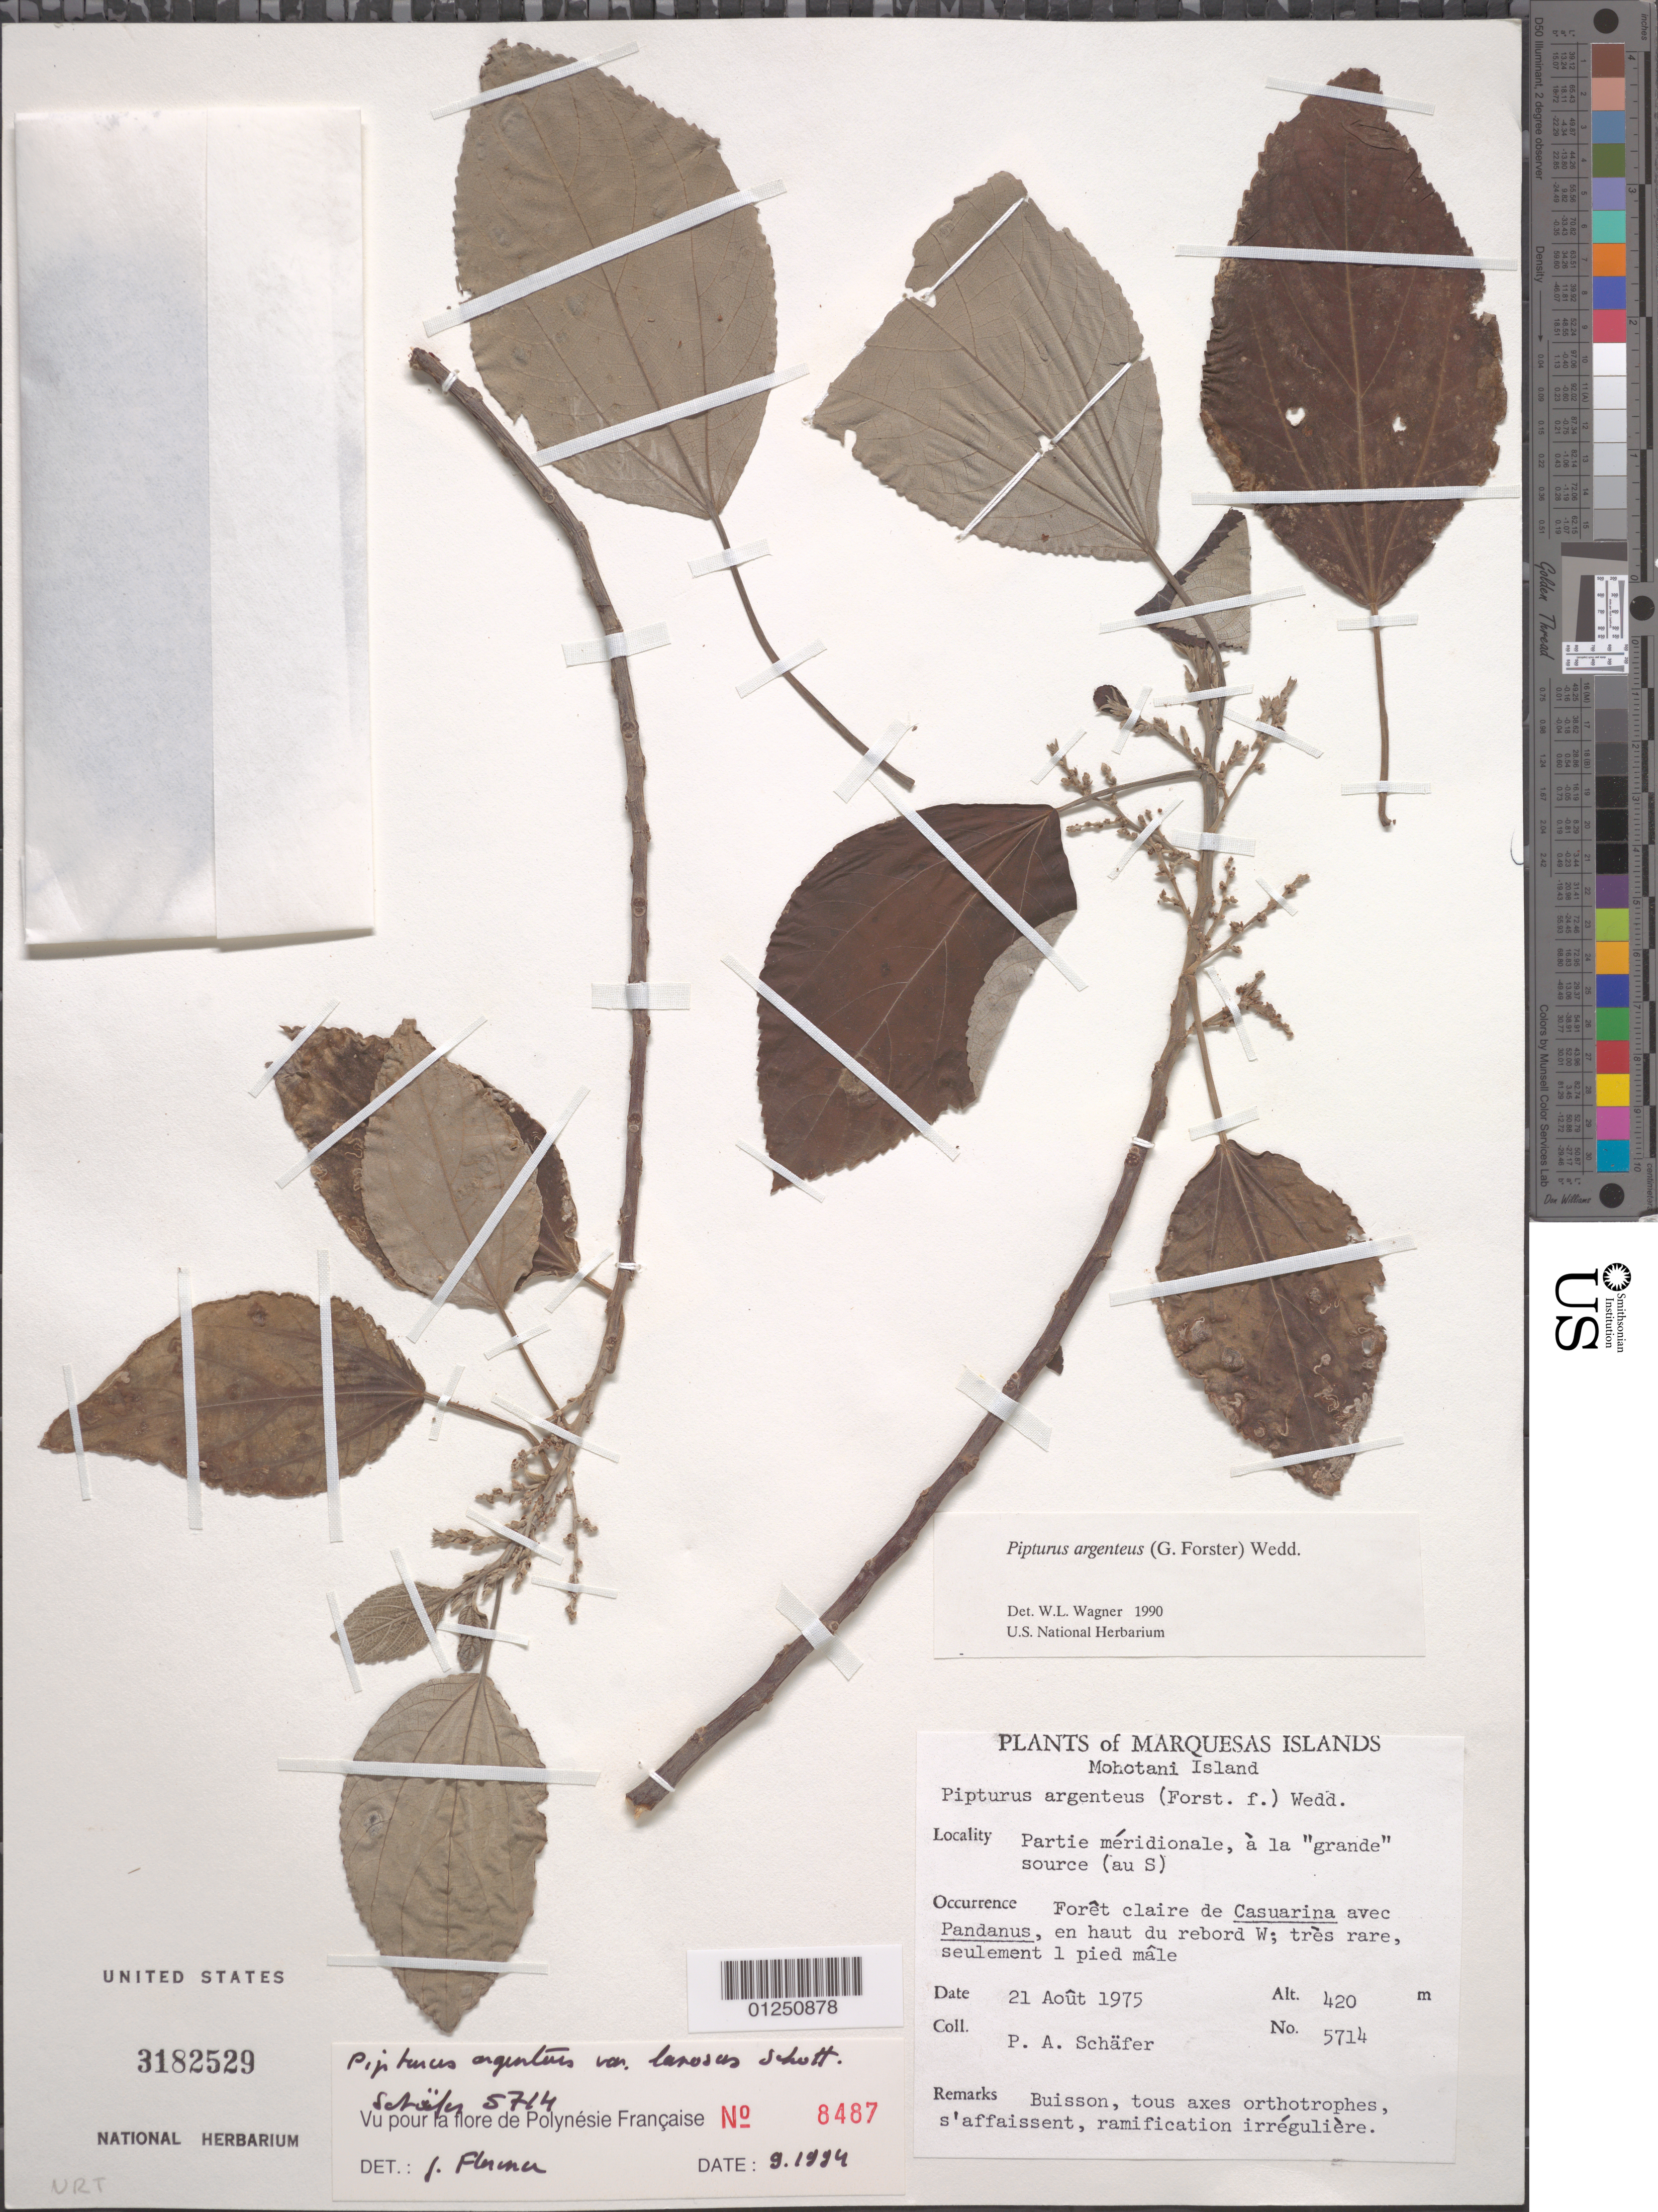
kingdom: Plantae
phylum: Tracheophyta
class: Magnoliopsida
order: Rosales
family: Urticaceae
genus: Pipturus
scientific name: Pipturus argenteus var. lanosus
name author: Schott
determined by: Florence, J.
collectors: P. A. Schäfer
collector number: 5714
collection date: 1975-08-21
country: French Polynesia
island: Mohotani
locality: partie méridionale, à la "grande" source (au S)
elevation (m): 420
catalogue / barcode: US 3182529